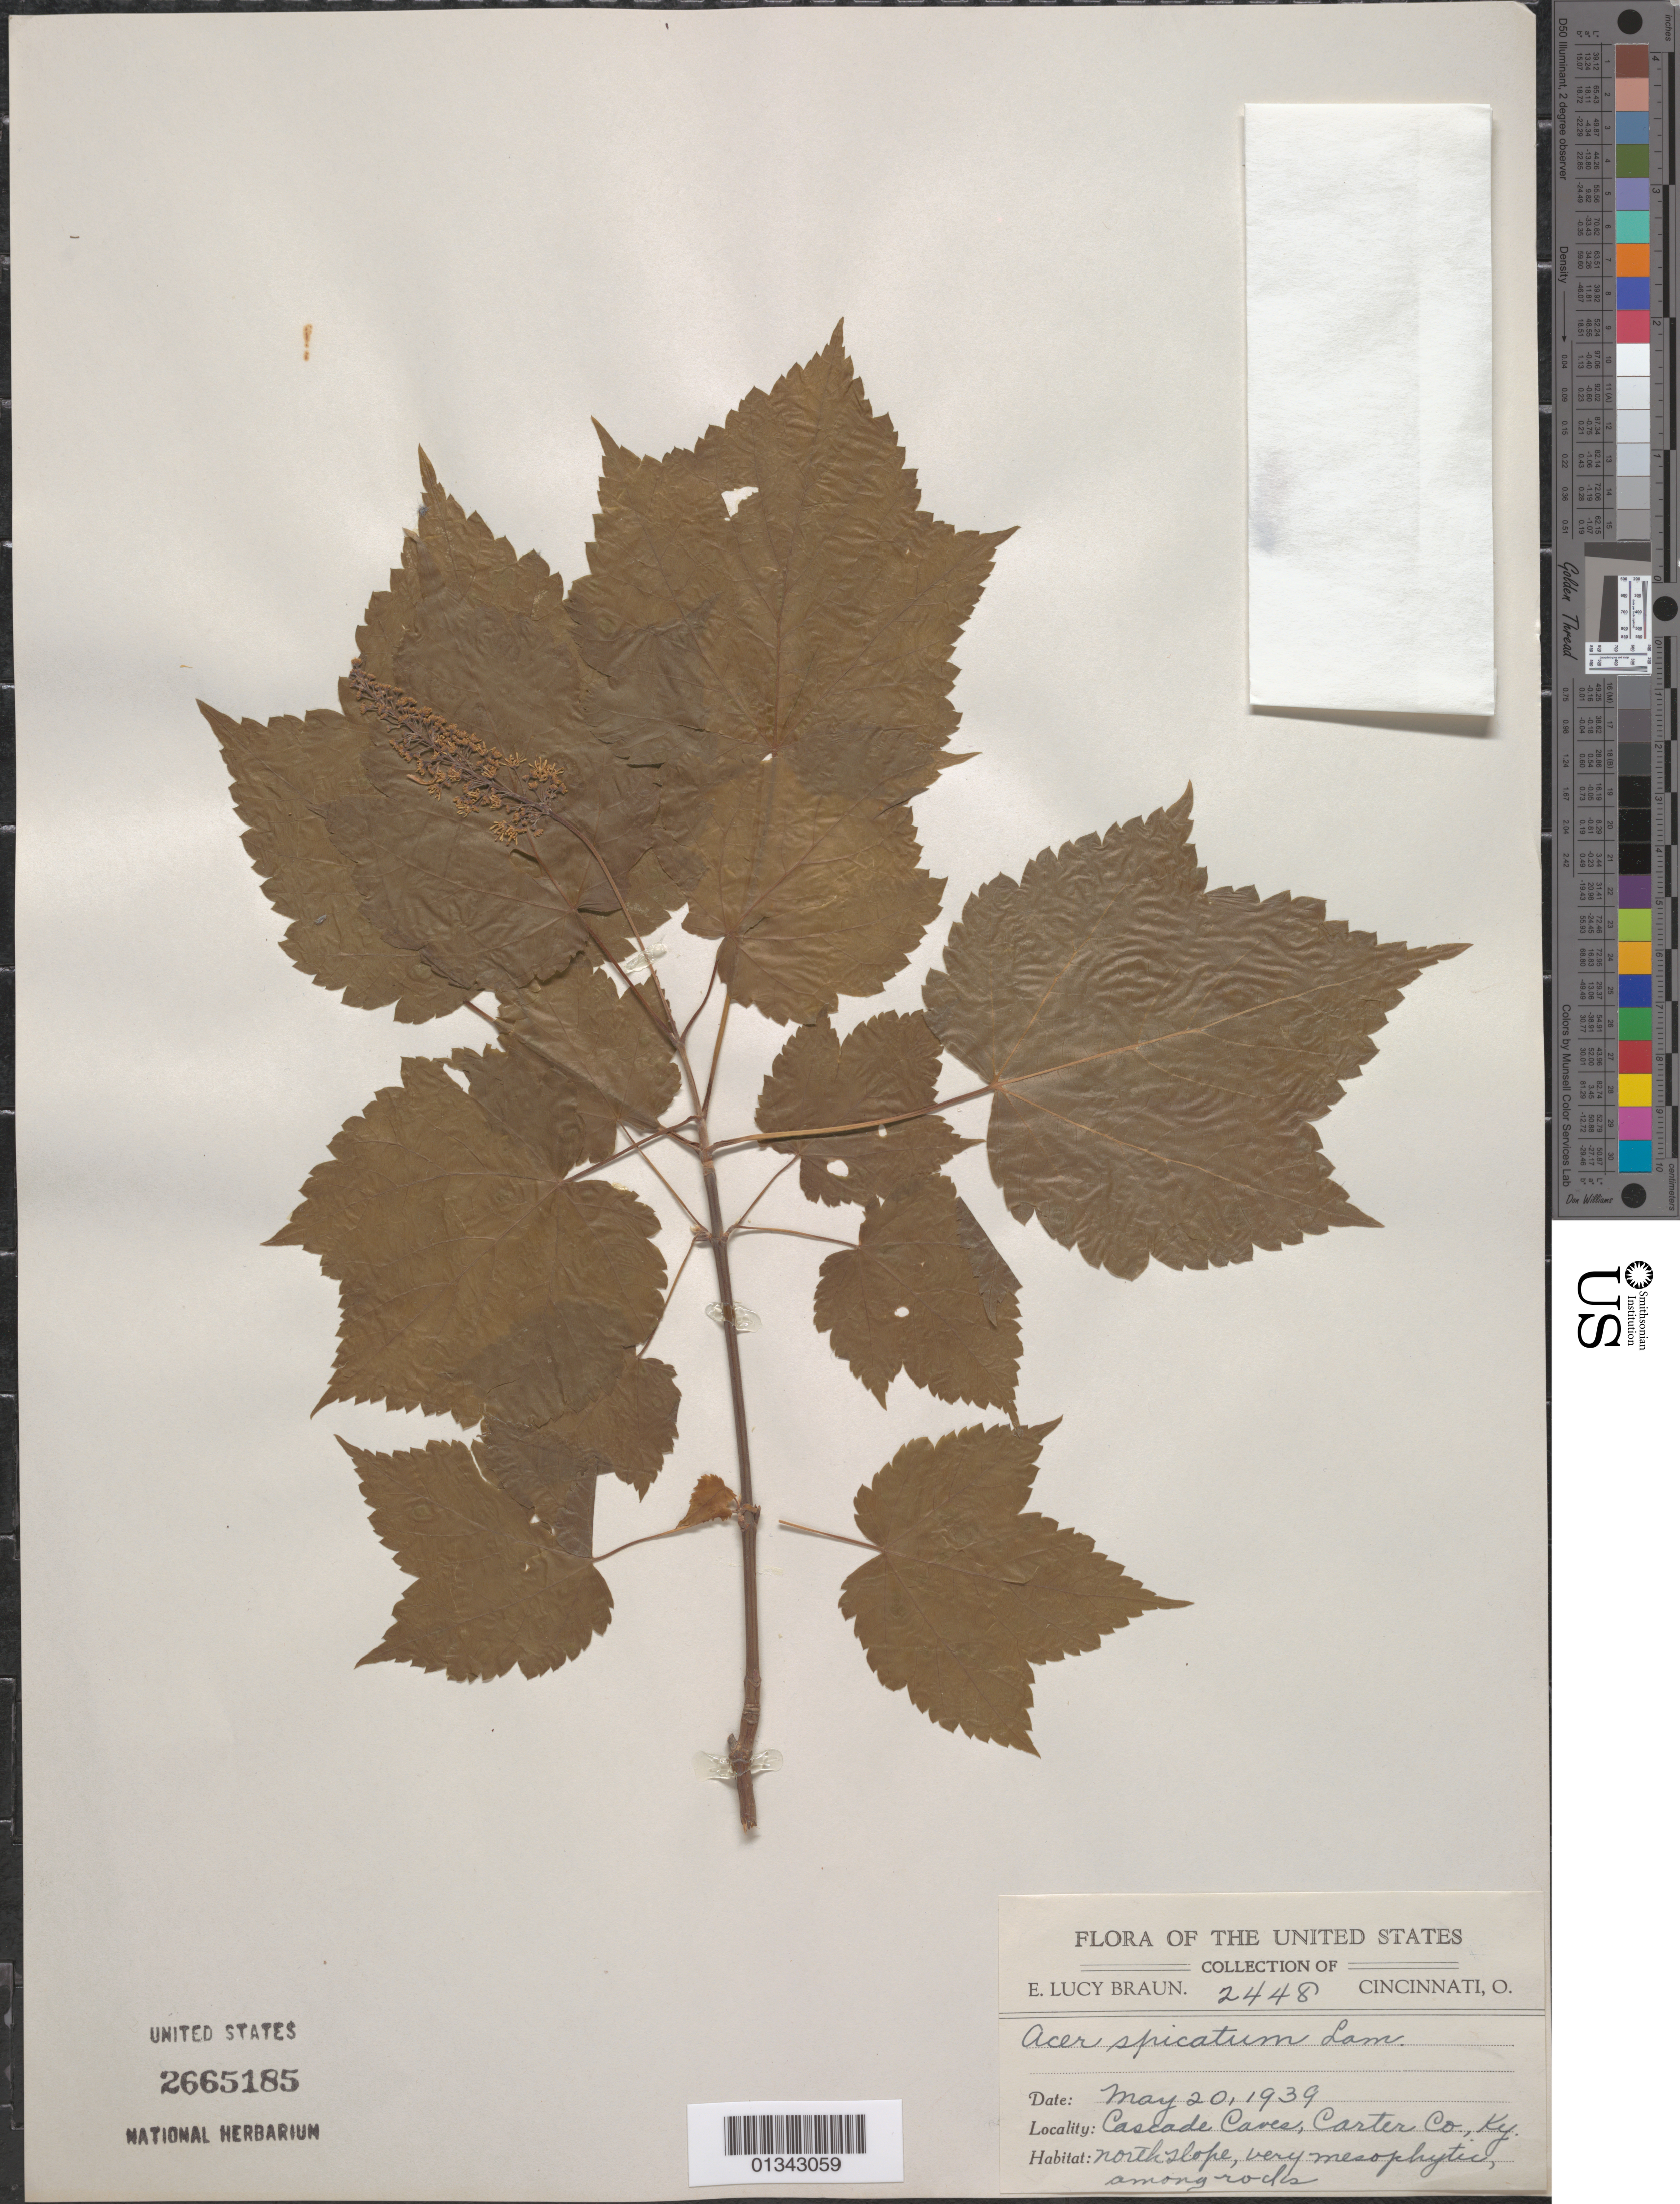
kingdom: Plantae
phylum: Tracheophyta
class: Magnoliopsida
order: Sapindales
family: Sapindaceae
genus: Acer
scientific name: Acer spicatum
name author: Lam.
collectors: E. L. Braun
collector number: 2448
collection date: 1939-05-20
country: United States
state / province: Kentucky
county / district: Carter County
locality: Carter County, Cascade Caves, N slope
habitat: N slope, very mesophytic, among rocks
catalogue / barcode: US 2665185